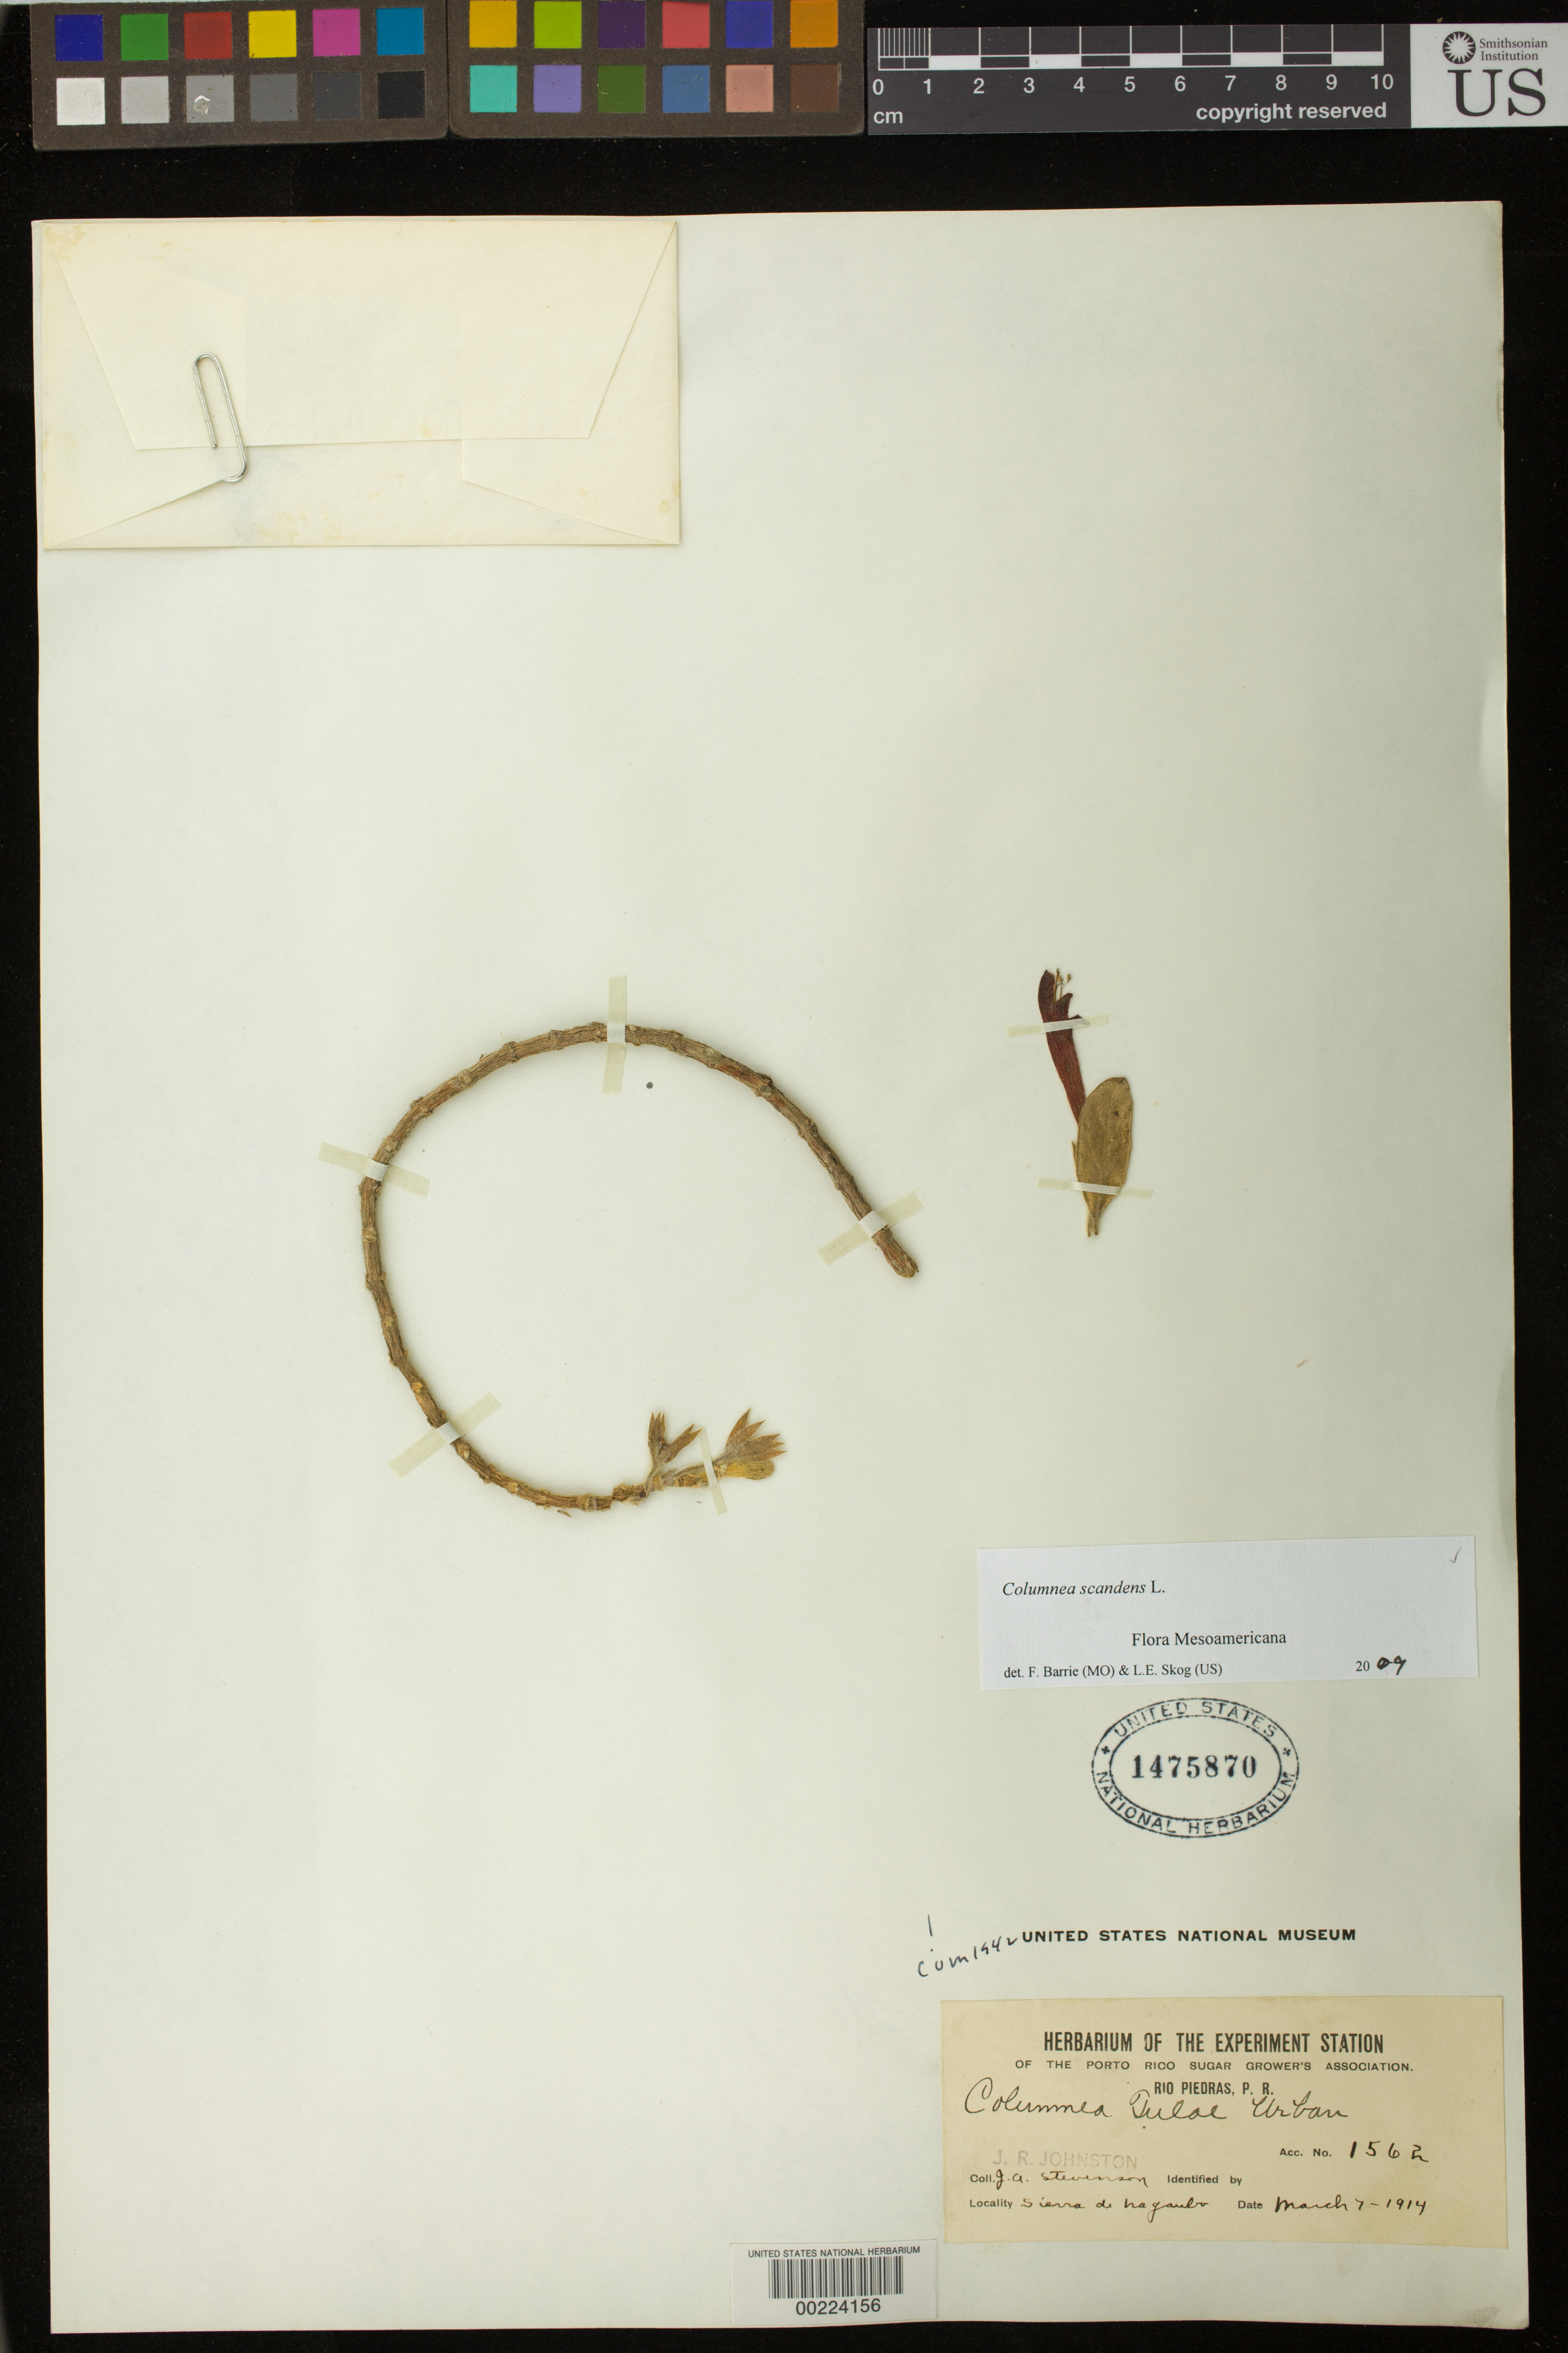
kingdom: Plantae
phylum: Tracheophyta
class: Magnoliopsida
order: Lamiales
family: Gesneriaceae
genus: Columnea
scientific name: Columnea scandens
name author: L.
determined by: Barrie, F. R.; Skog, Laurence E.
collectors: J. Stevenson & J. Johnston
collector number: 1562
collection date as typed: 07 Mar 1914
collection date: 1914-03-07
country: Puerto Rico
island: Puerto Rico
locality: Sierra de Nagaubo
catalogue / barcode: US 1475870